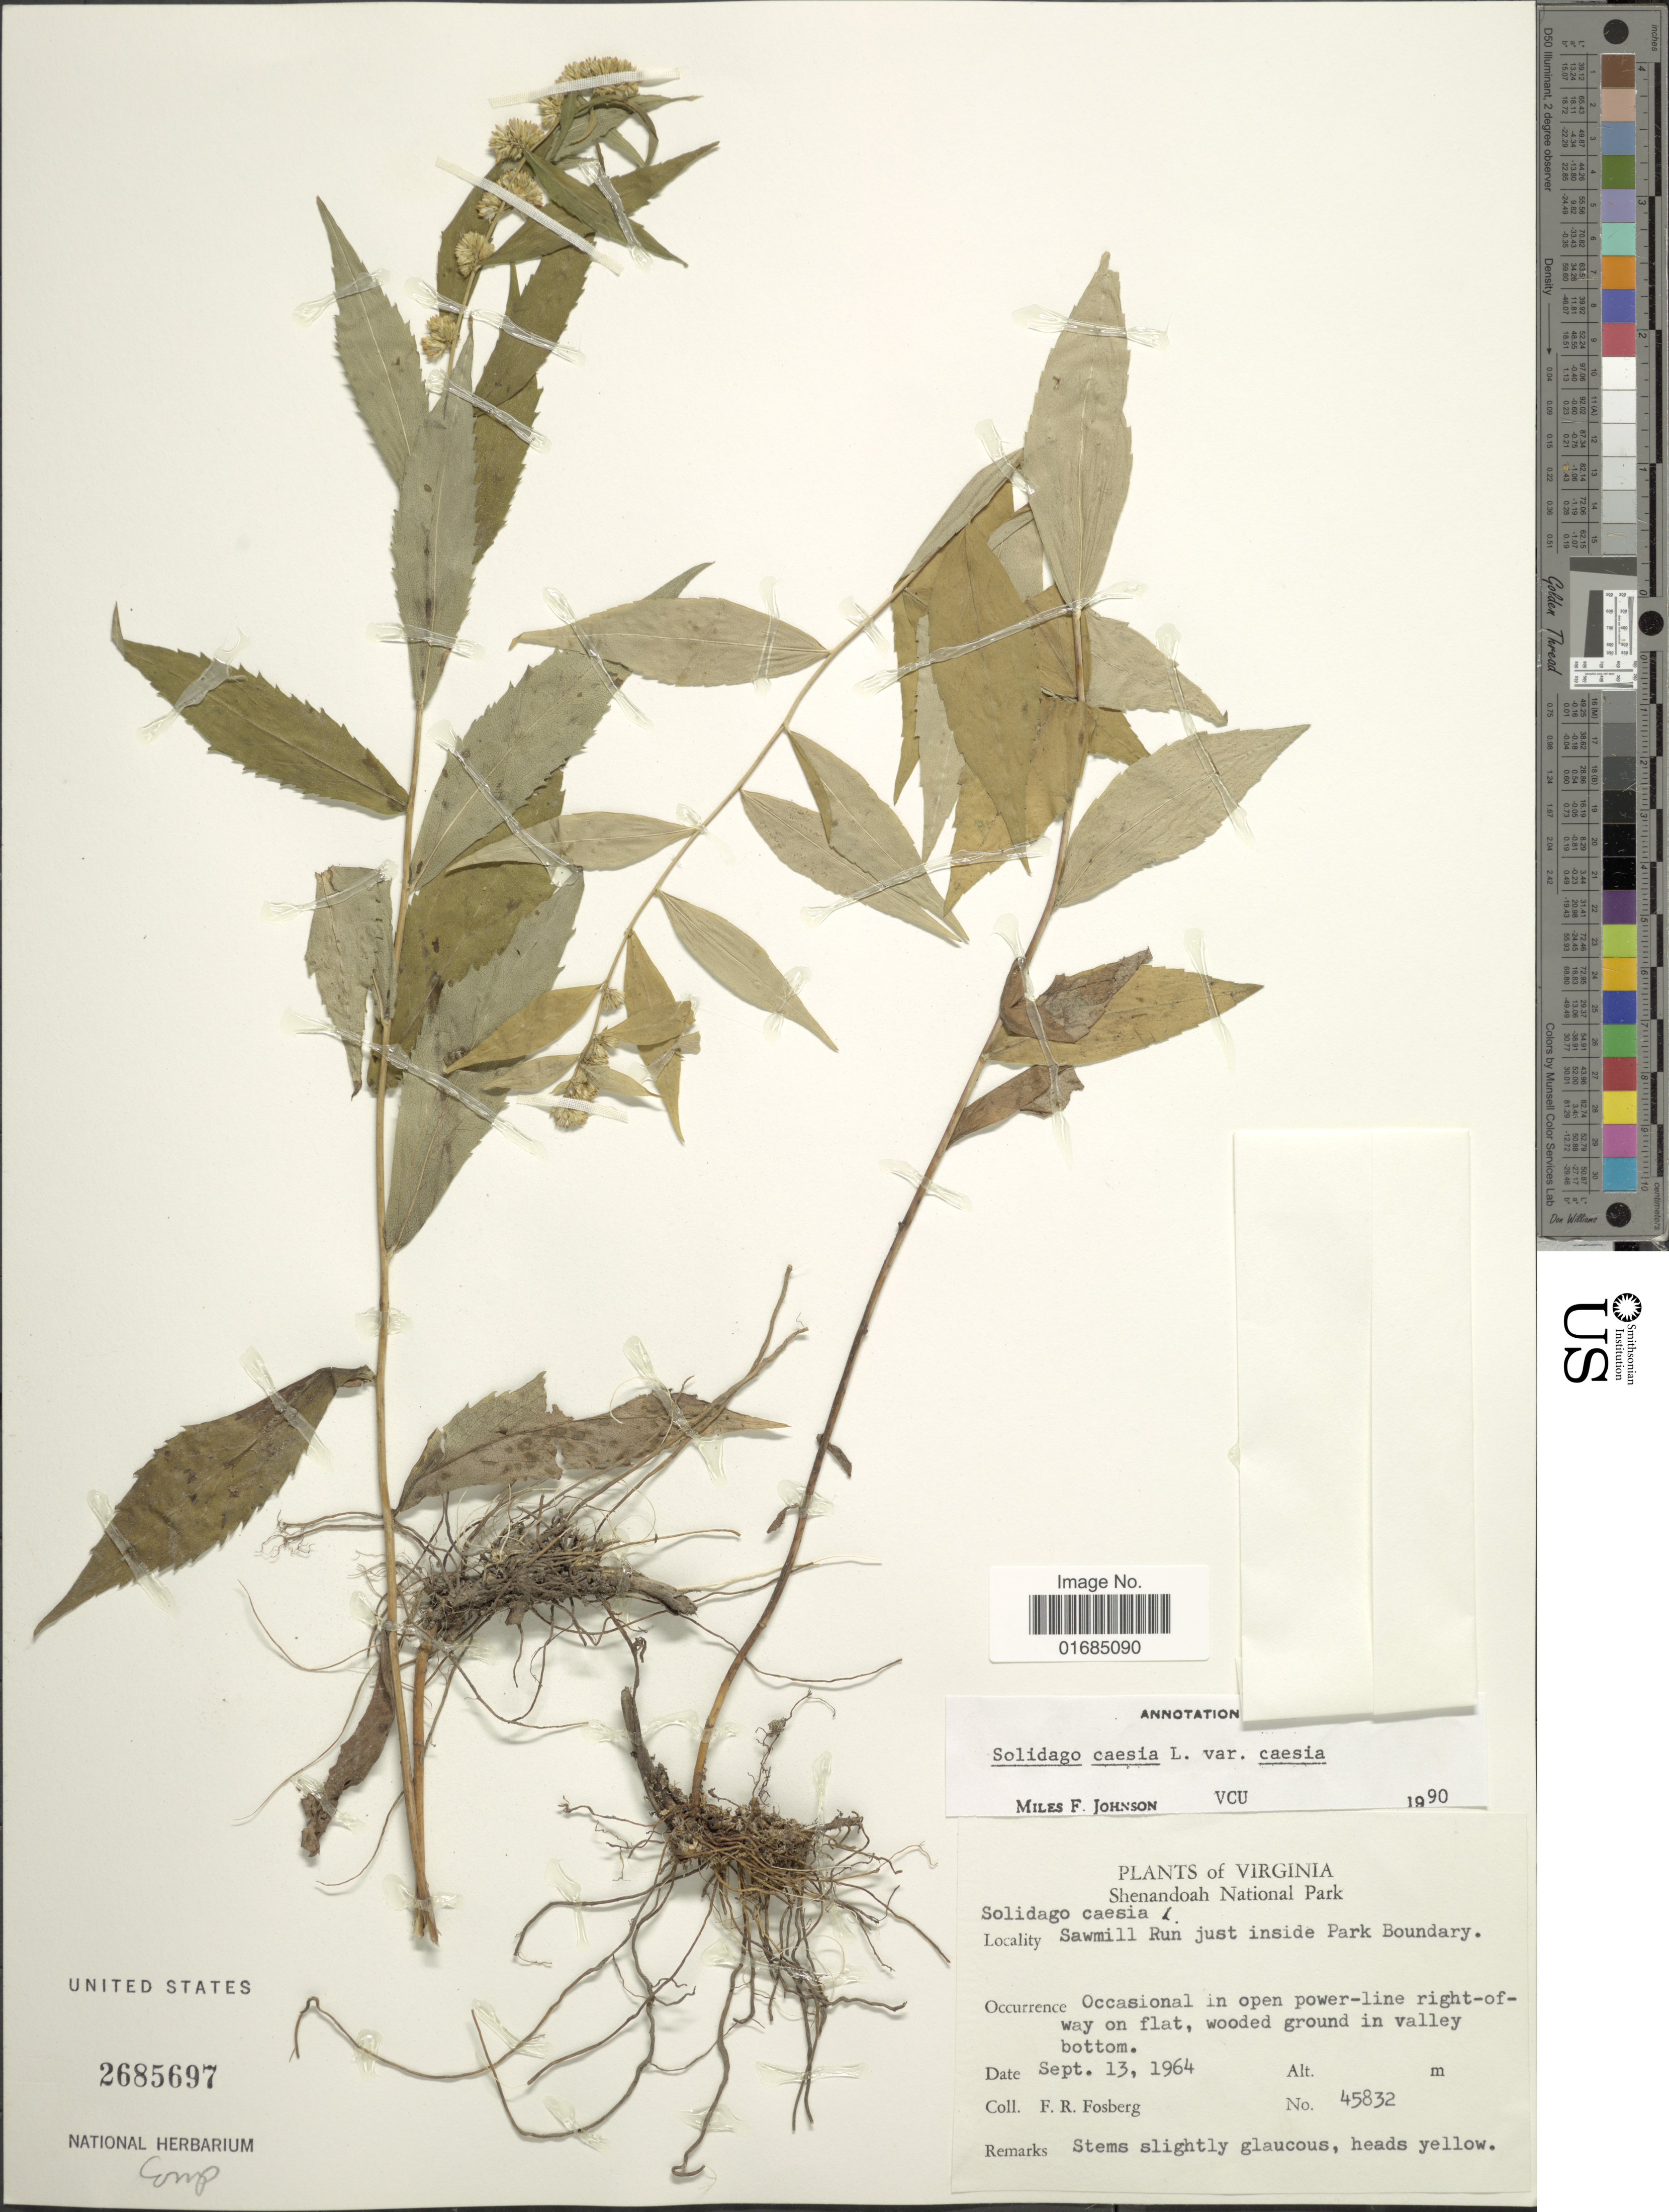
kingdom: Plantae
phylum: Tracheophyta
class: Magnoliopsida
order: Asterales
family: Asteraceae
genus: Solidago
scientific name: Solidago caesia var. caesia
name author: L.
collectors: F. R. Fosberg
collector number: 45832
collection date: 1964-09-13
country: United States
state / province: Virginia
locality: Shenandoah National Park. Sawmill Run just inside Park Boundary.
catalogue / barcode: US 2685697